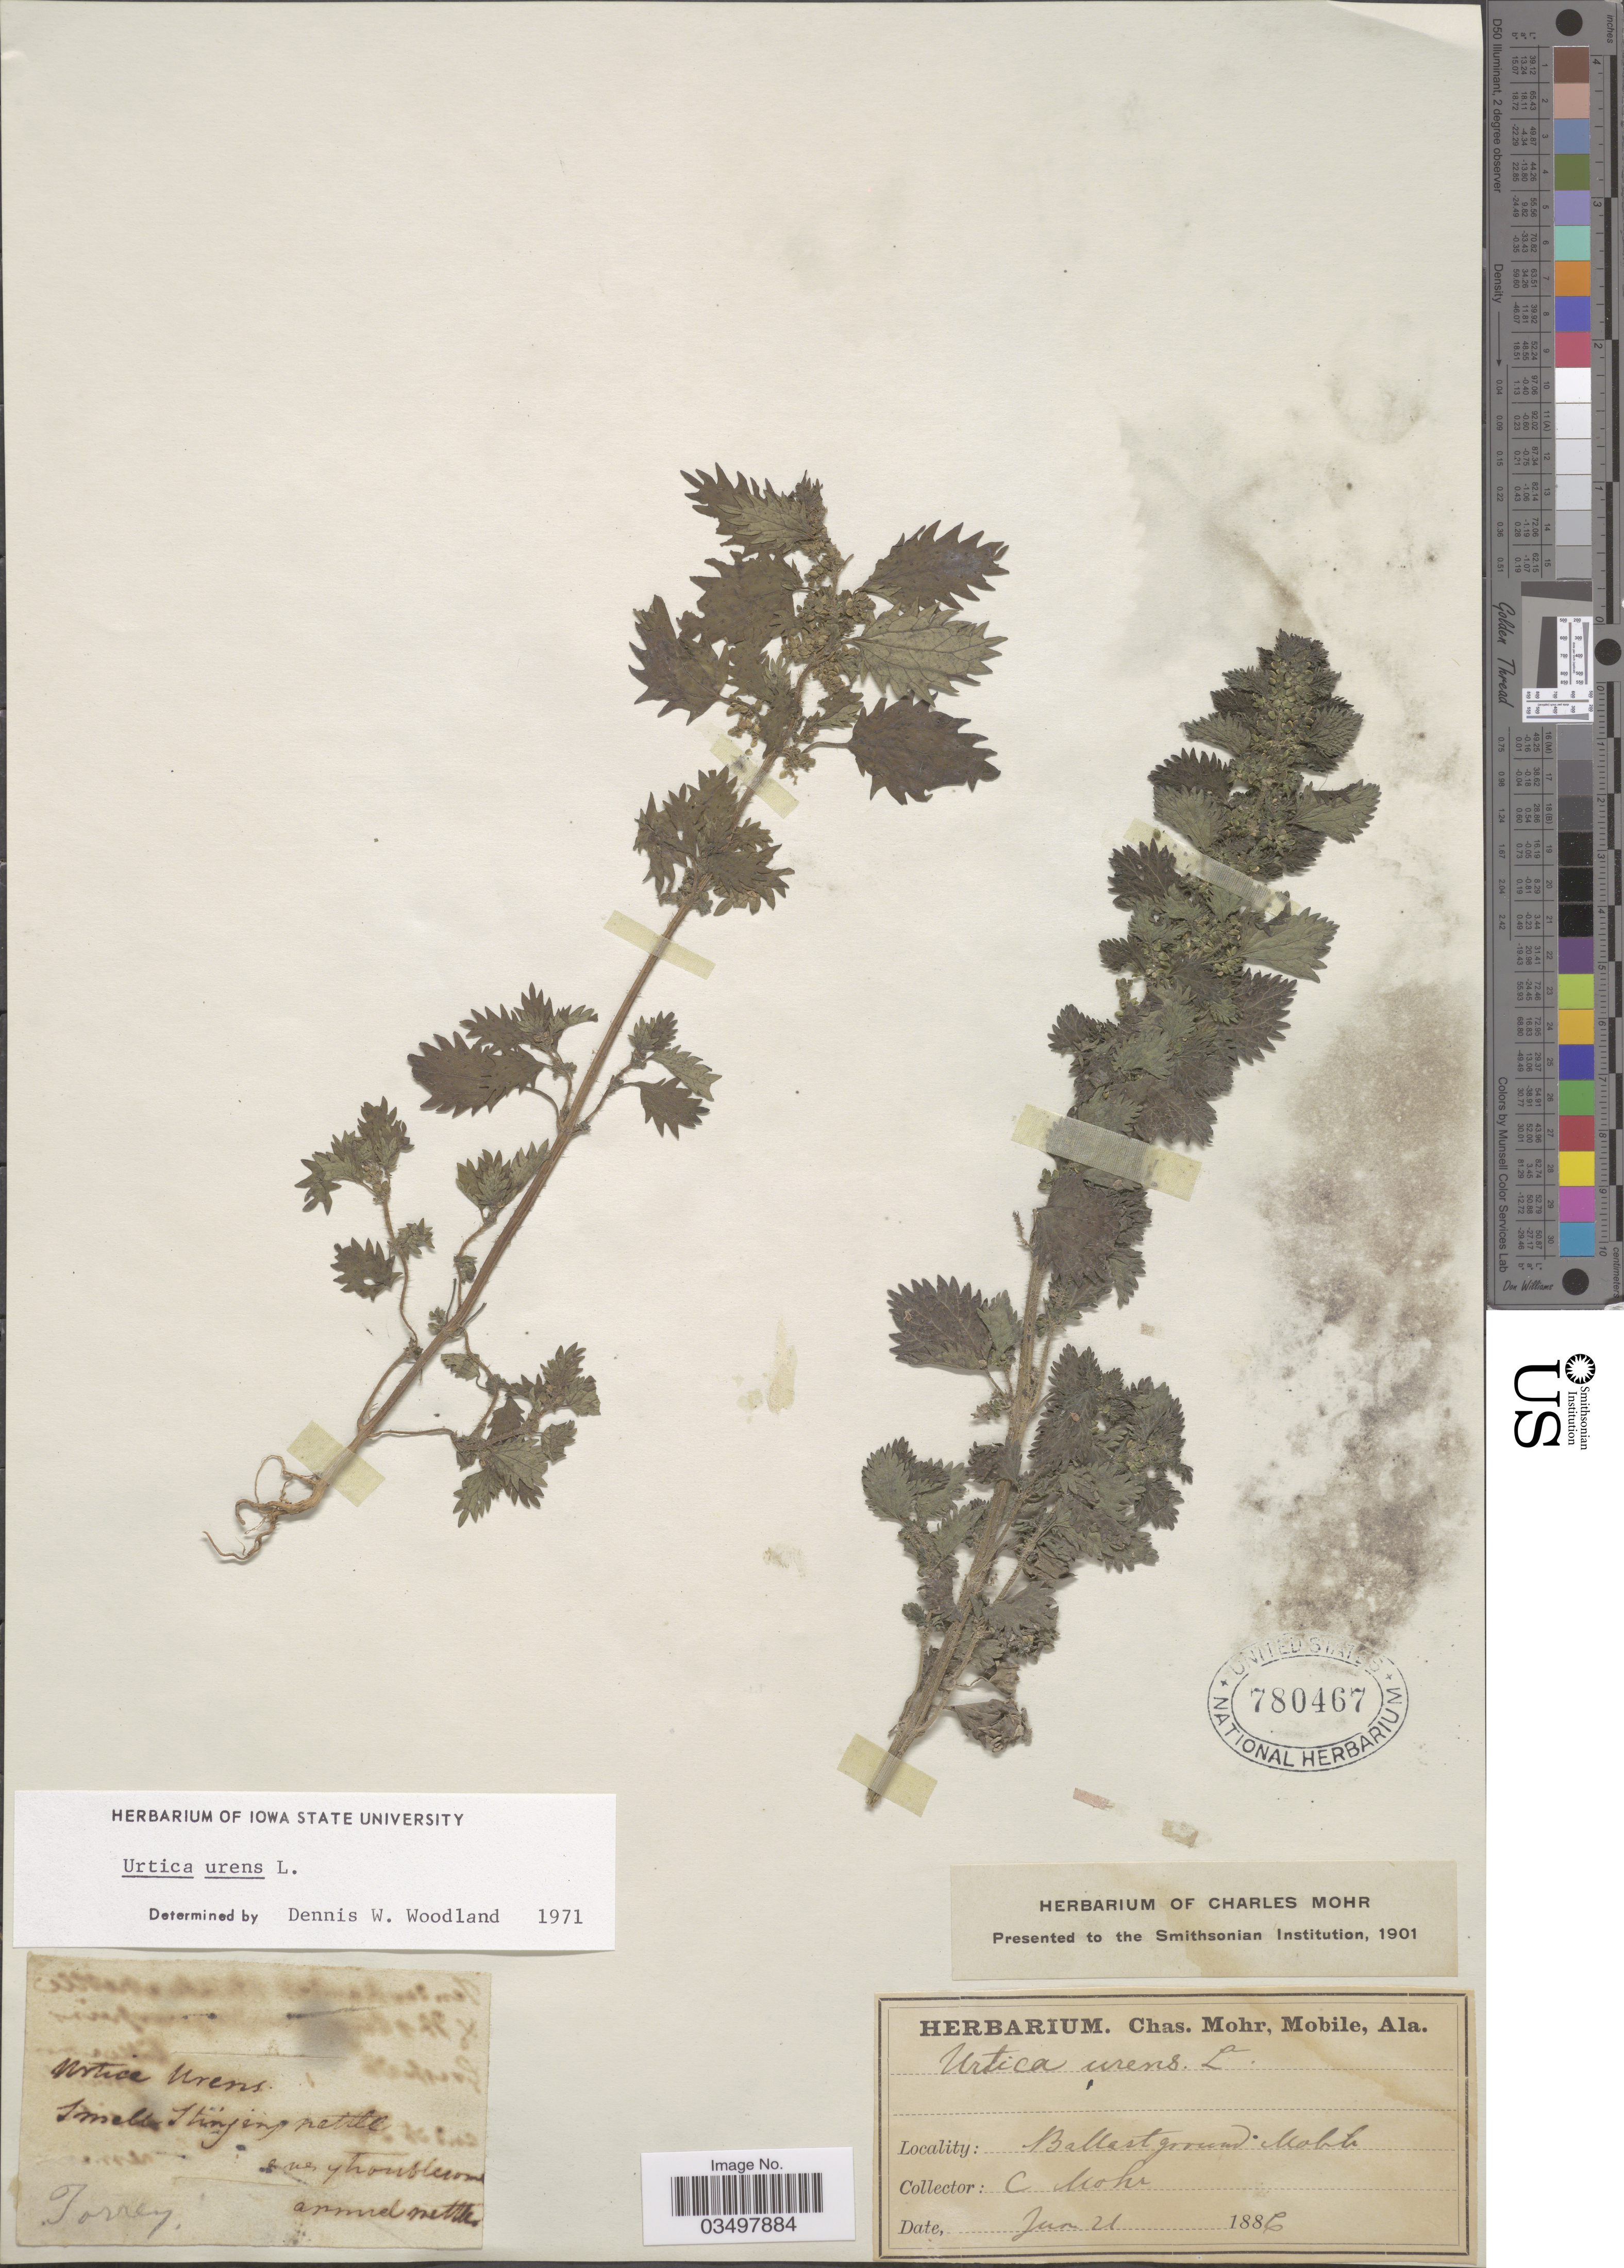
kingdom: Plantae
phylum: Tracheophyta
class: Magnoliopsida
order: Rosales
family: Urticaceae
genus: Urtica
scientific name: Urtica urens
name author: L.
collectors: Mohr, C. T. (herbarium)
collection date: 1886-01-21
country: United States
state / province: Alabama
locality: Ballast ground, Mobile. !.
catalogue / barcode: US 780467